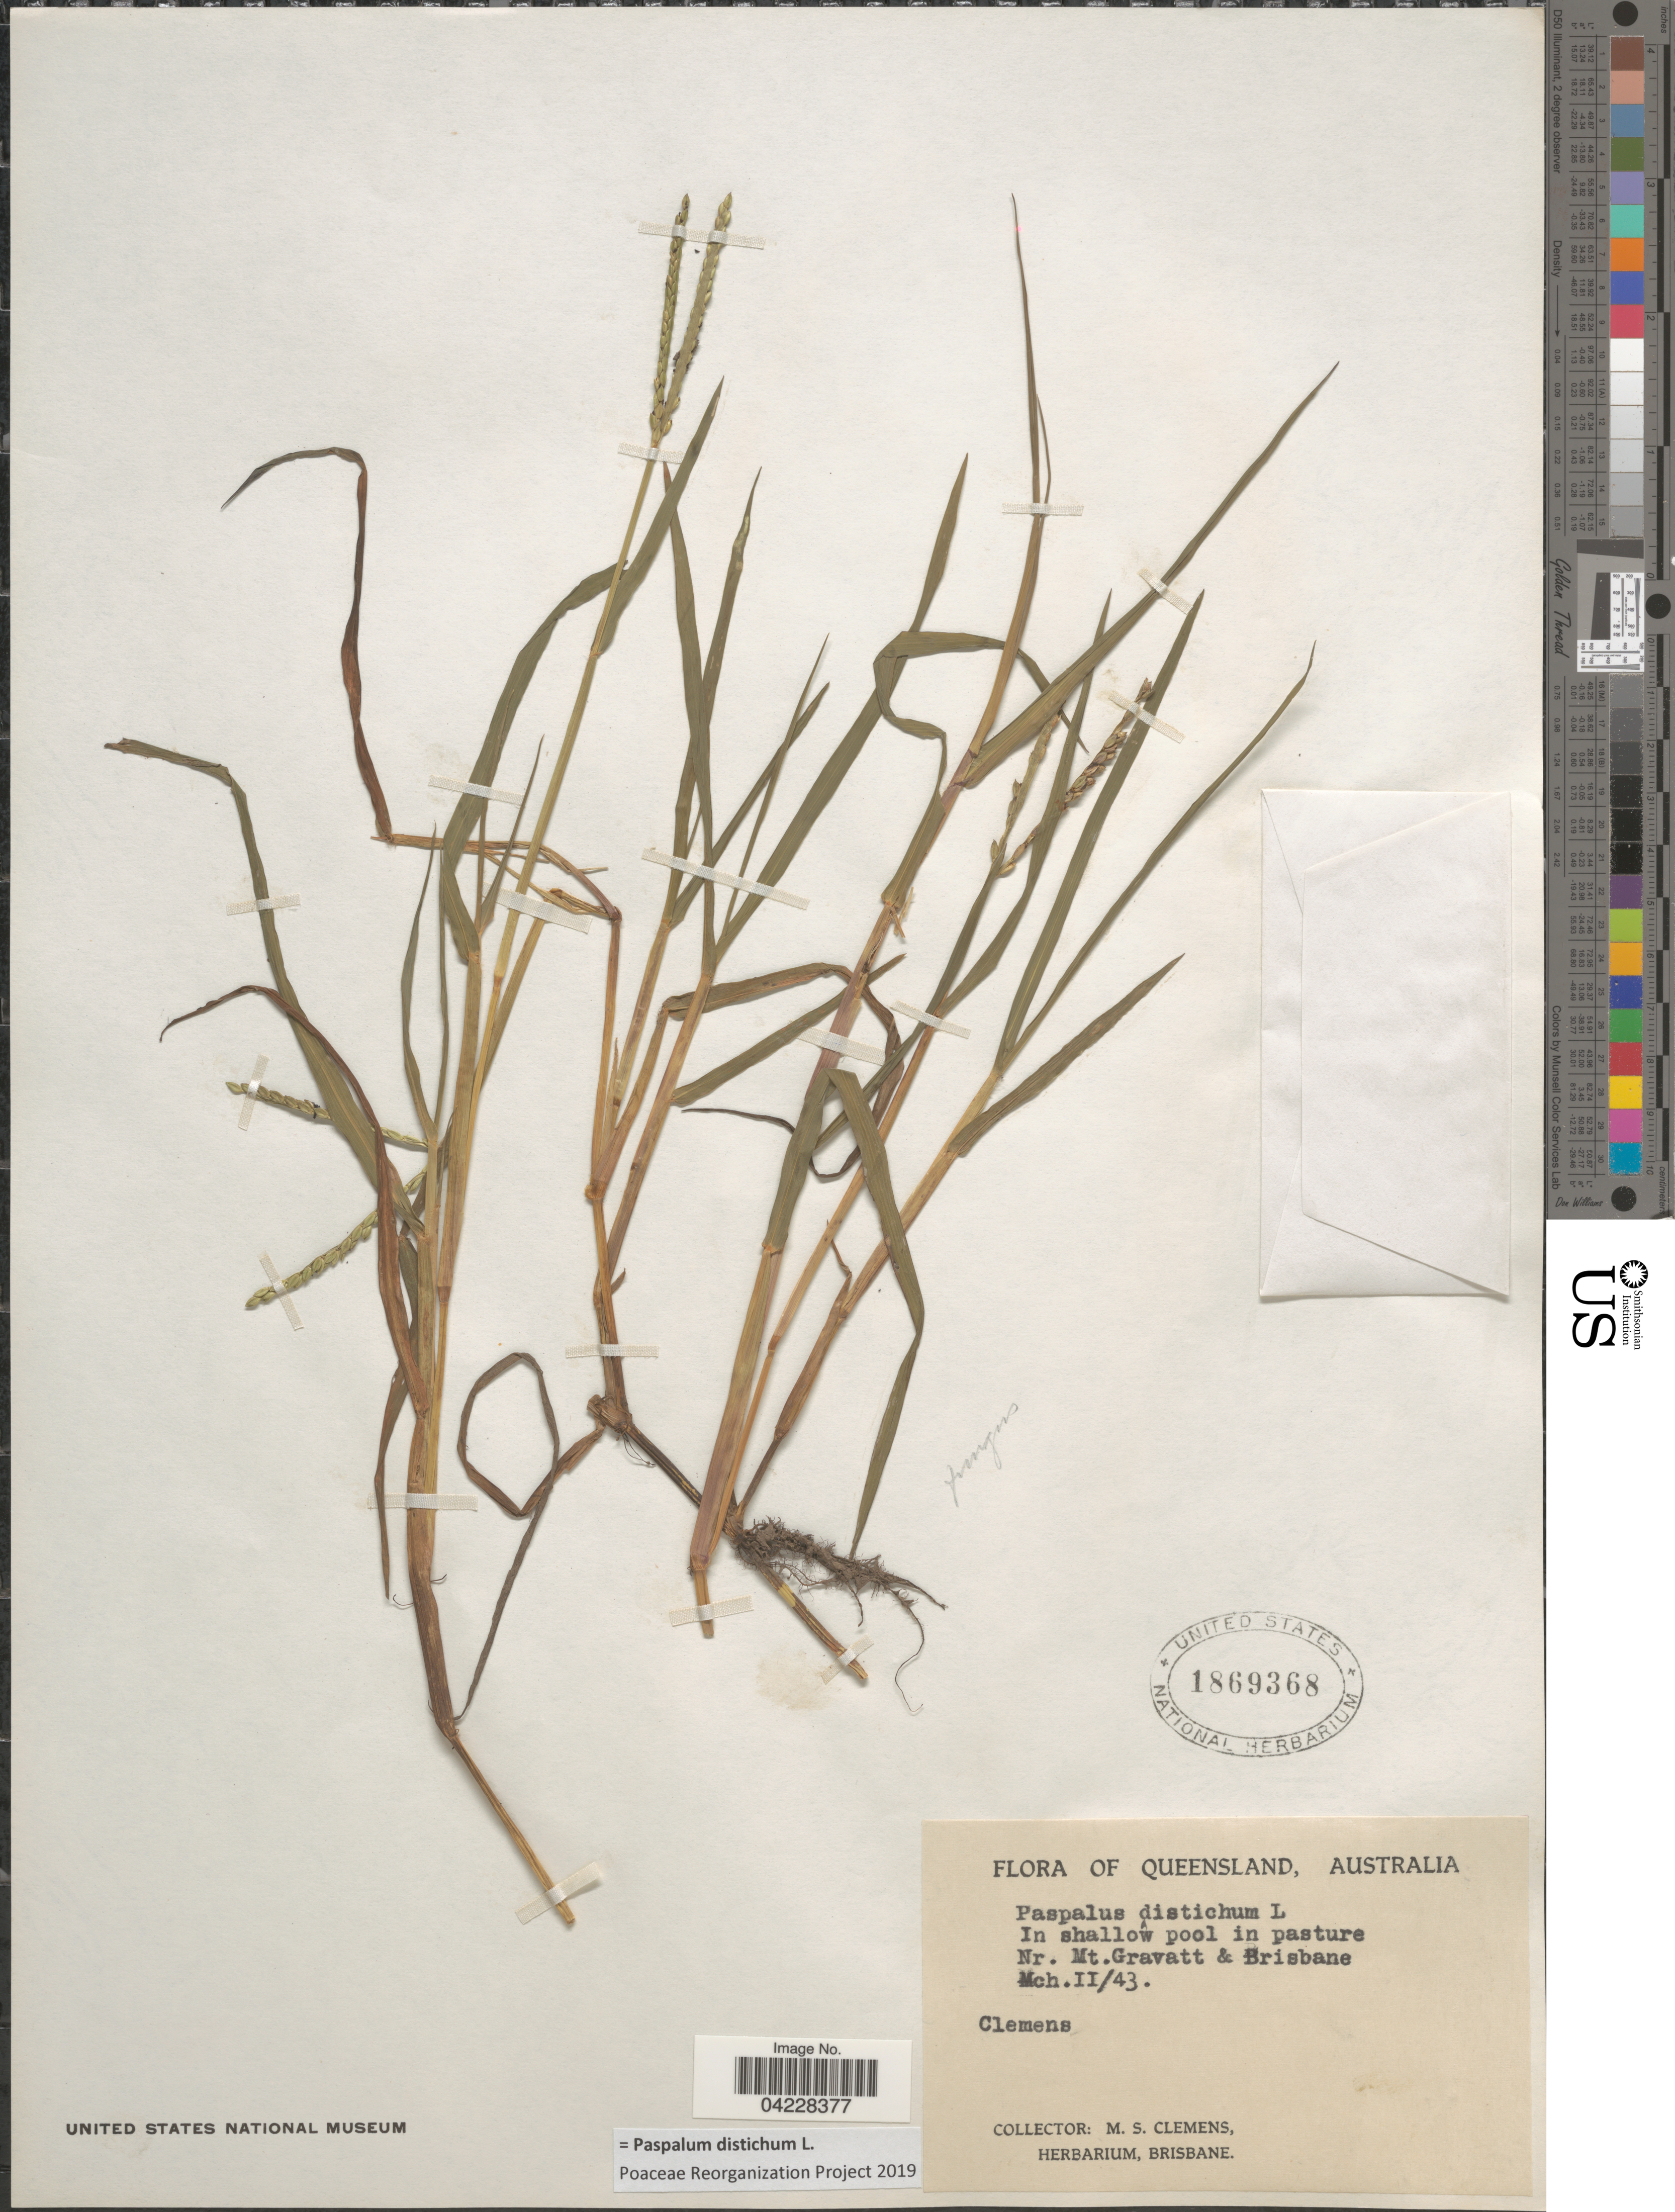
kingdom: Plantae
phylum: Tracheophyta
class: Liliopsida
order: Poales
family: Poaceae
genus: Paspalum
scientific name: Paspalum distichum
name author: L.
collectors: M. S. Clemens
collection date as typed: Transcribed d/m/y: 2/3/43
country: Australia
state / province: Queensland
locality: In shallow pool in pasture Nr. Mt.Gravatt & Brisbane.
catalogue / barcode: US 1869368